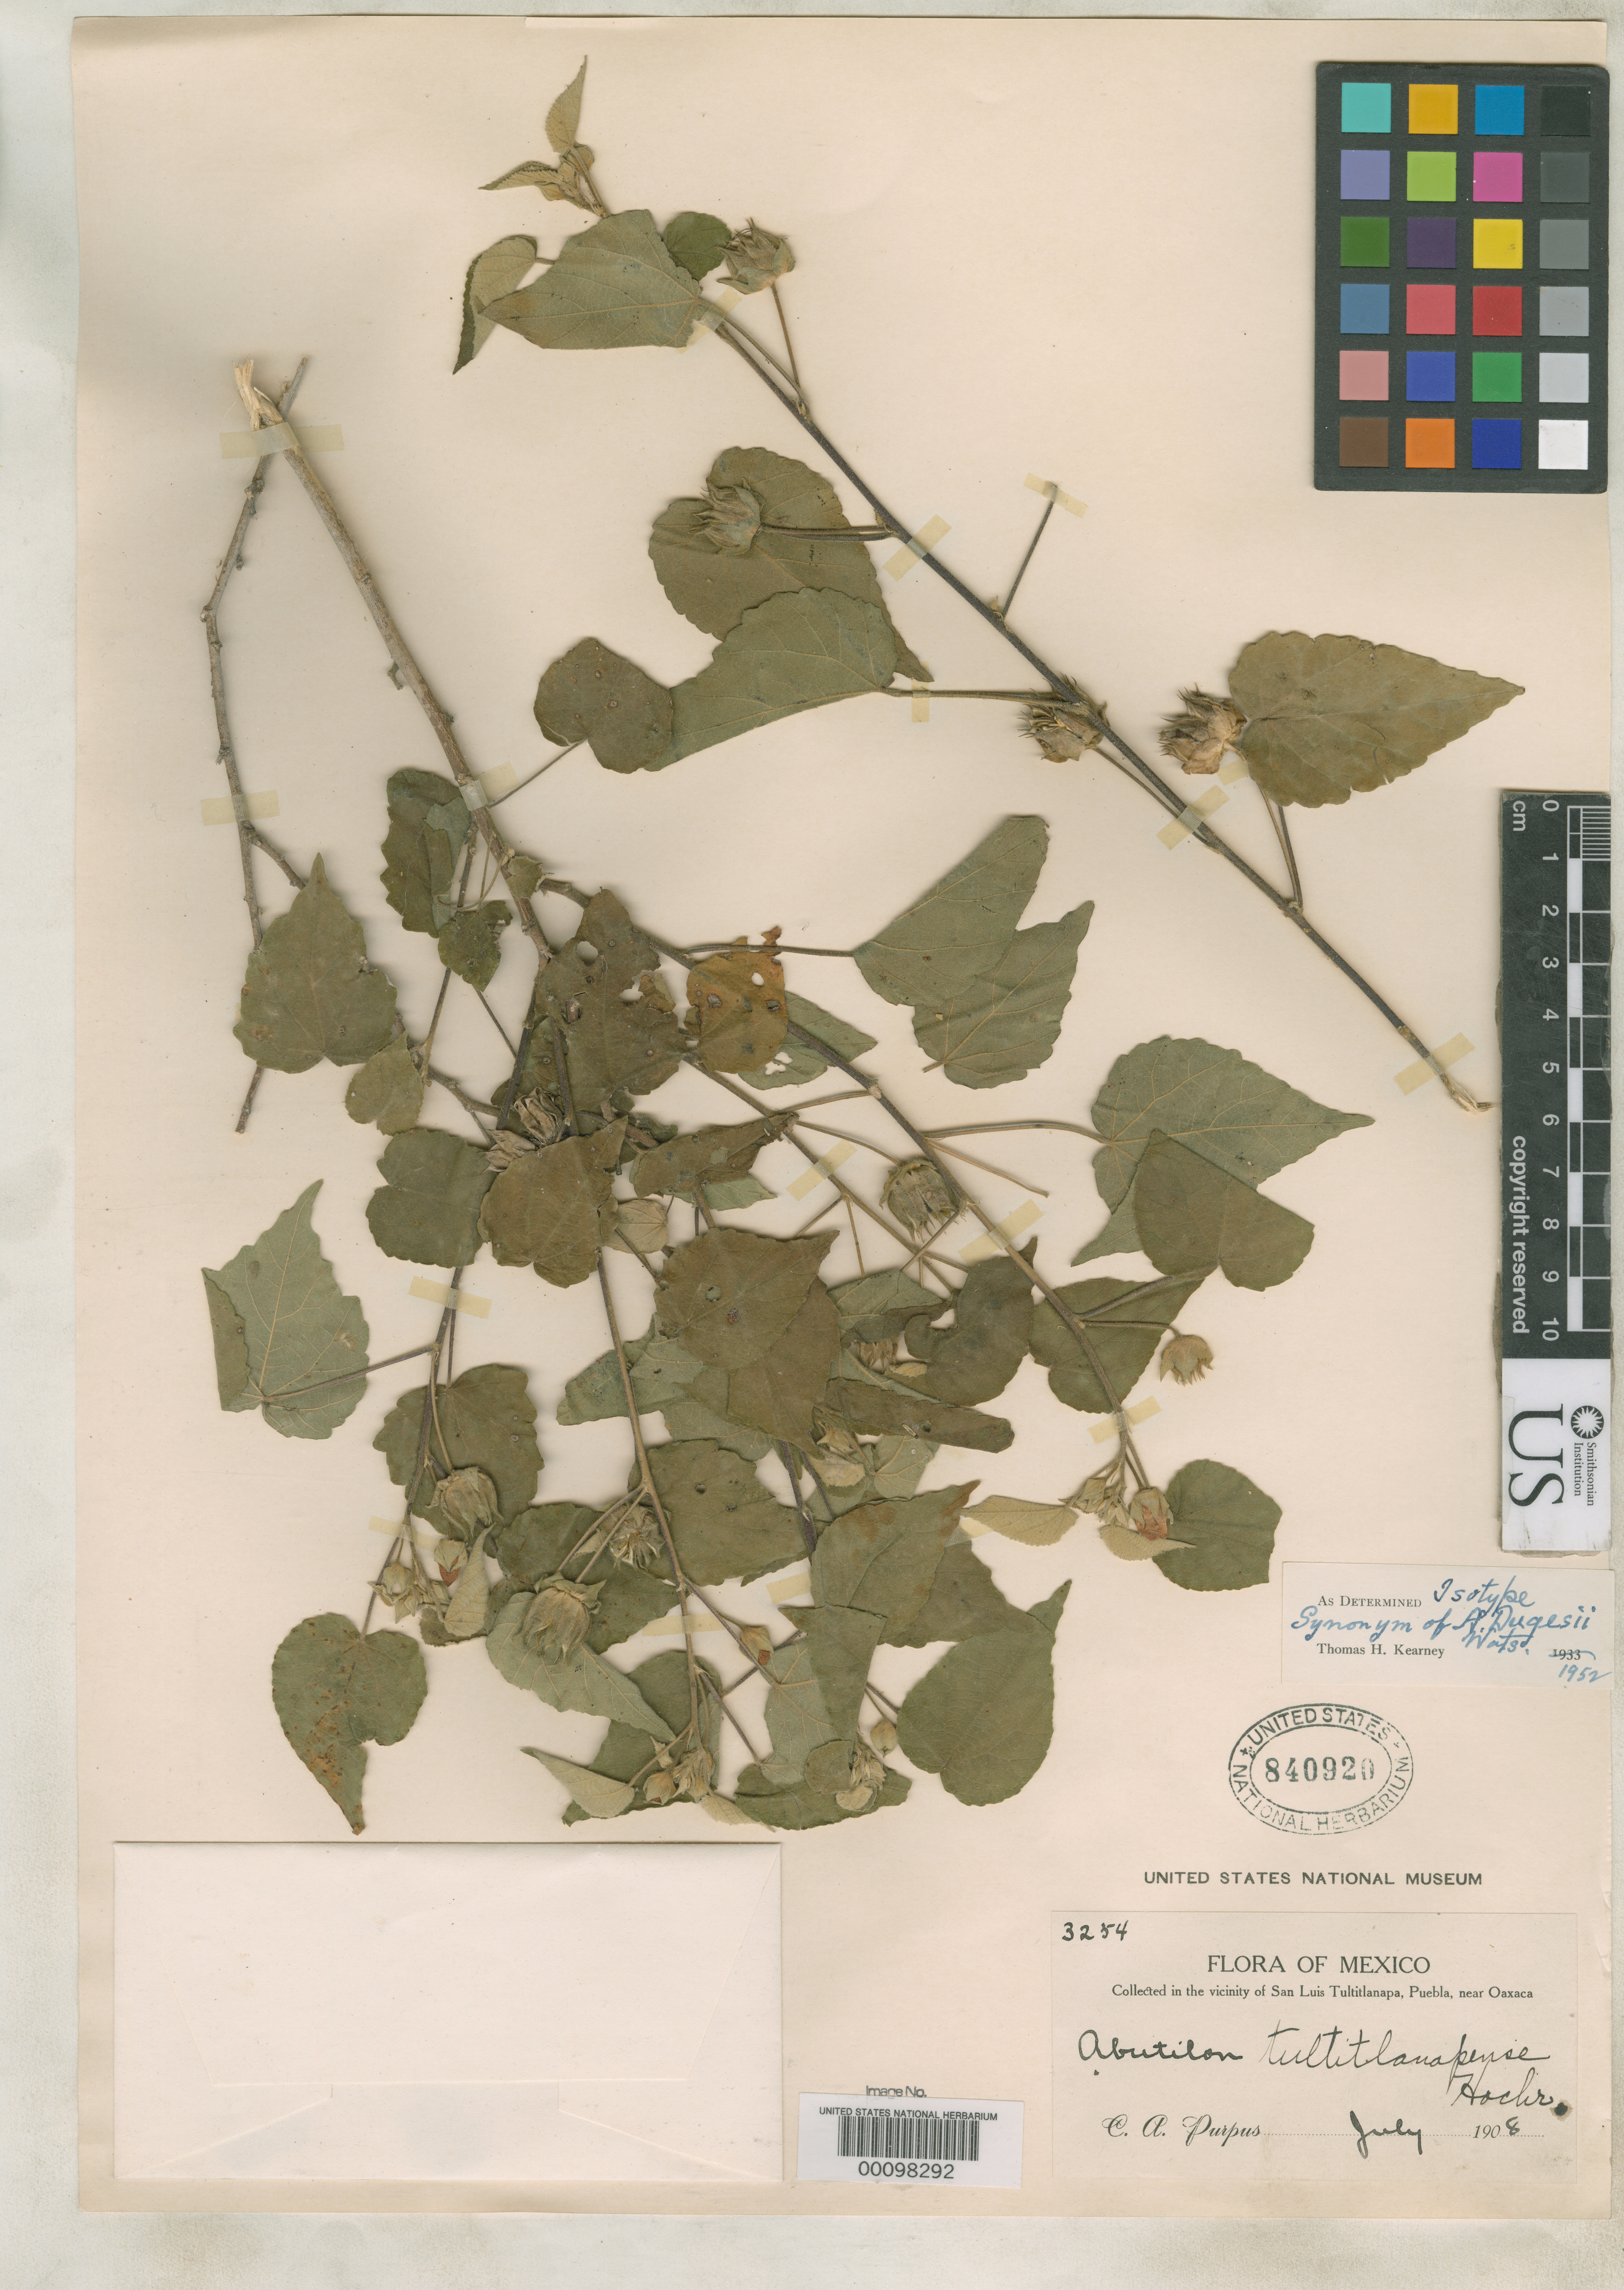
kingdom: Plantae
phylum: Tracheophyta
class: Magnoliopsida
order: Malvales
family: Malvaceae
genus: Abutilon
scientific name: Abutilon tultitlanapense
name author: Hochr.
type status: Isotype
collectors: C. A. Purpus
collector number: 3254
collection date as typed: Jul 1908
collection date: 1908-07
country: Mexico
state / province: Puebla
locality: San Luis Tultitlanapa.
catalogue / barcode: US 840920